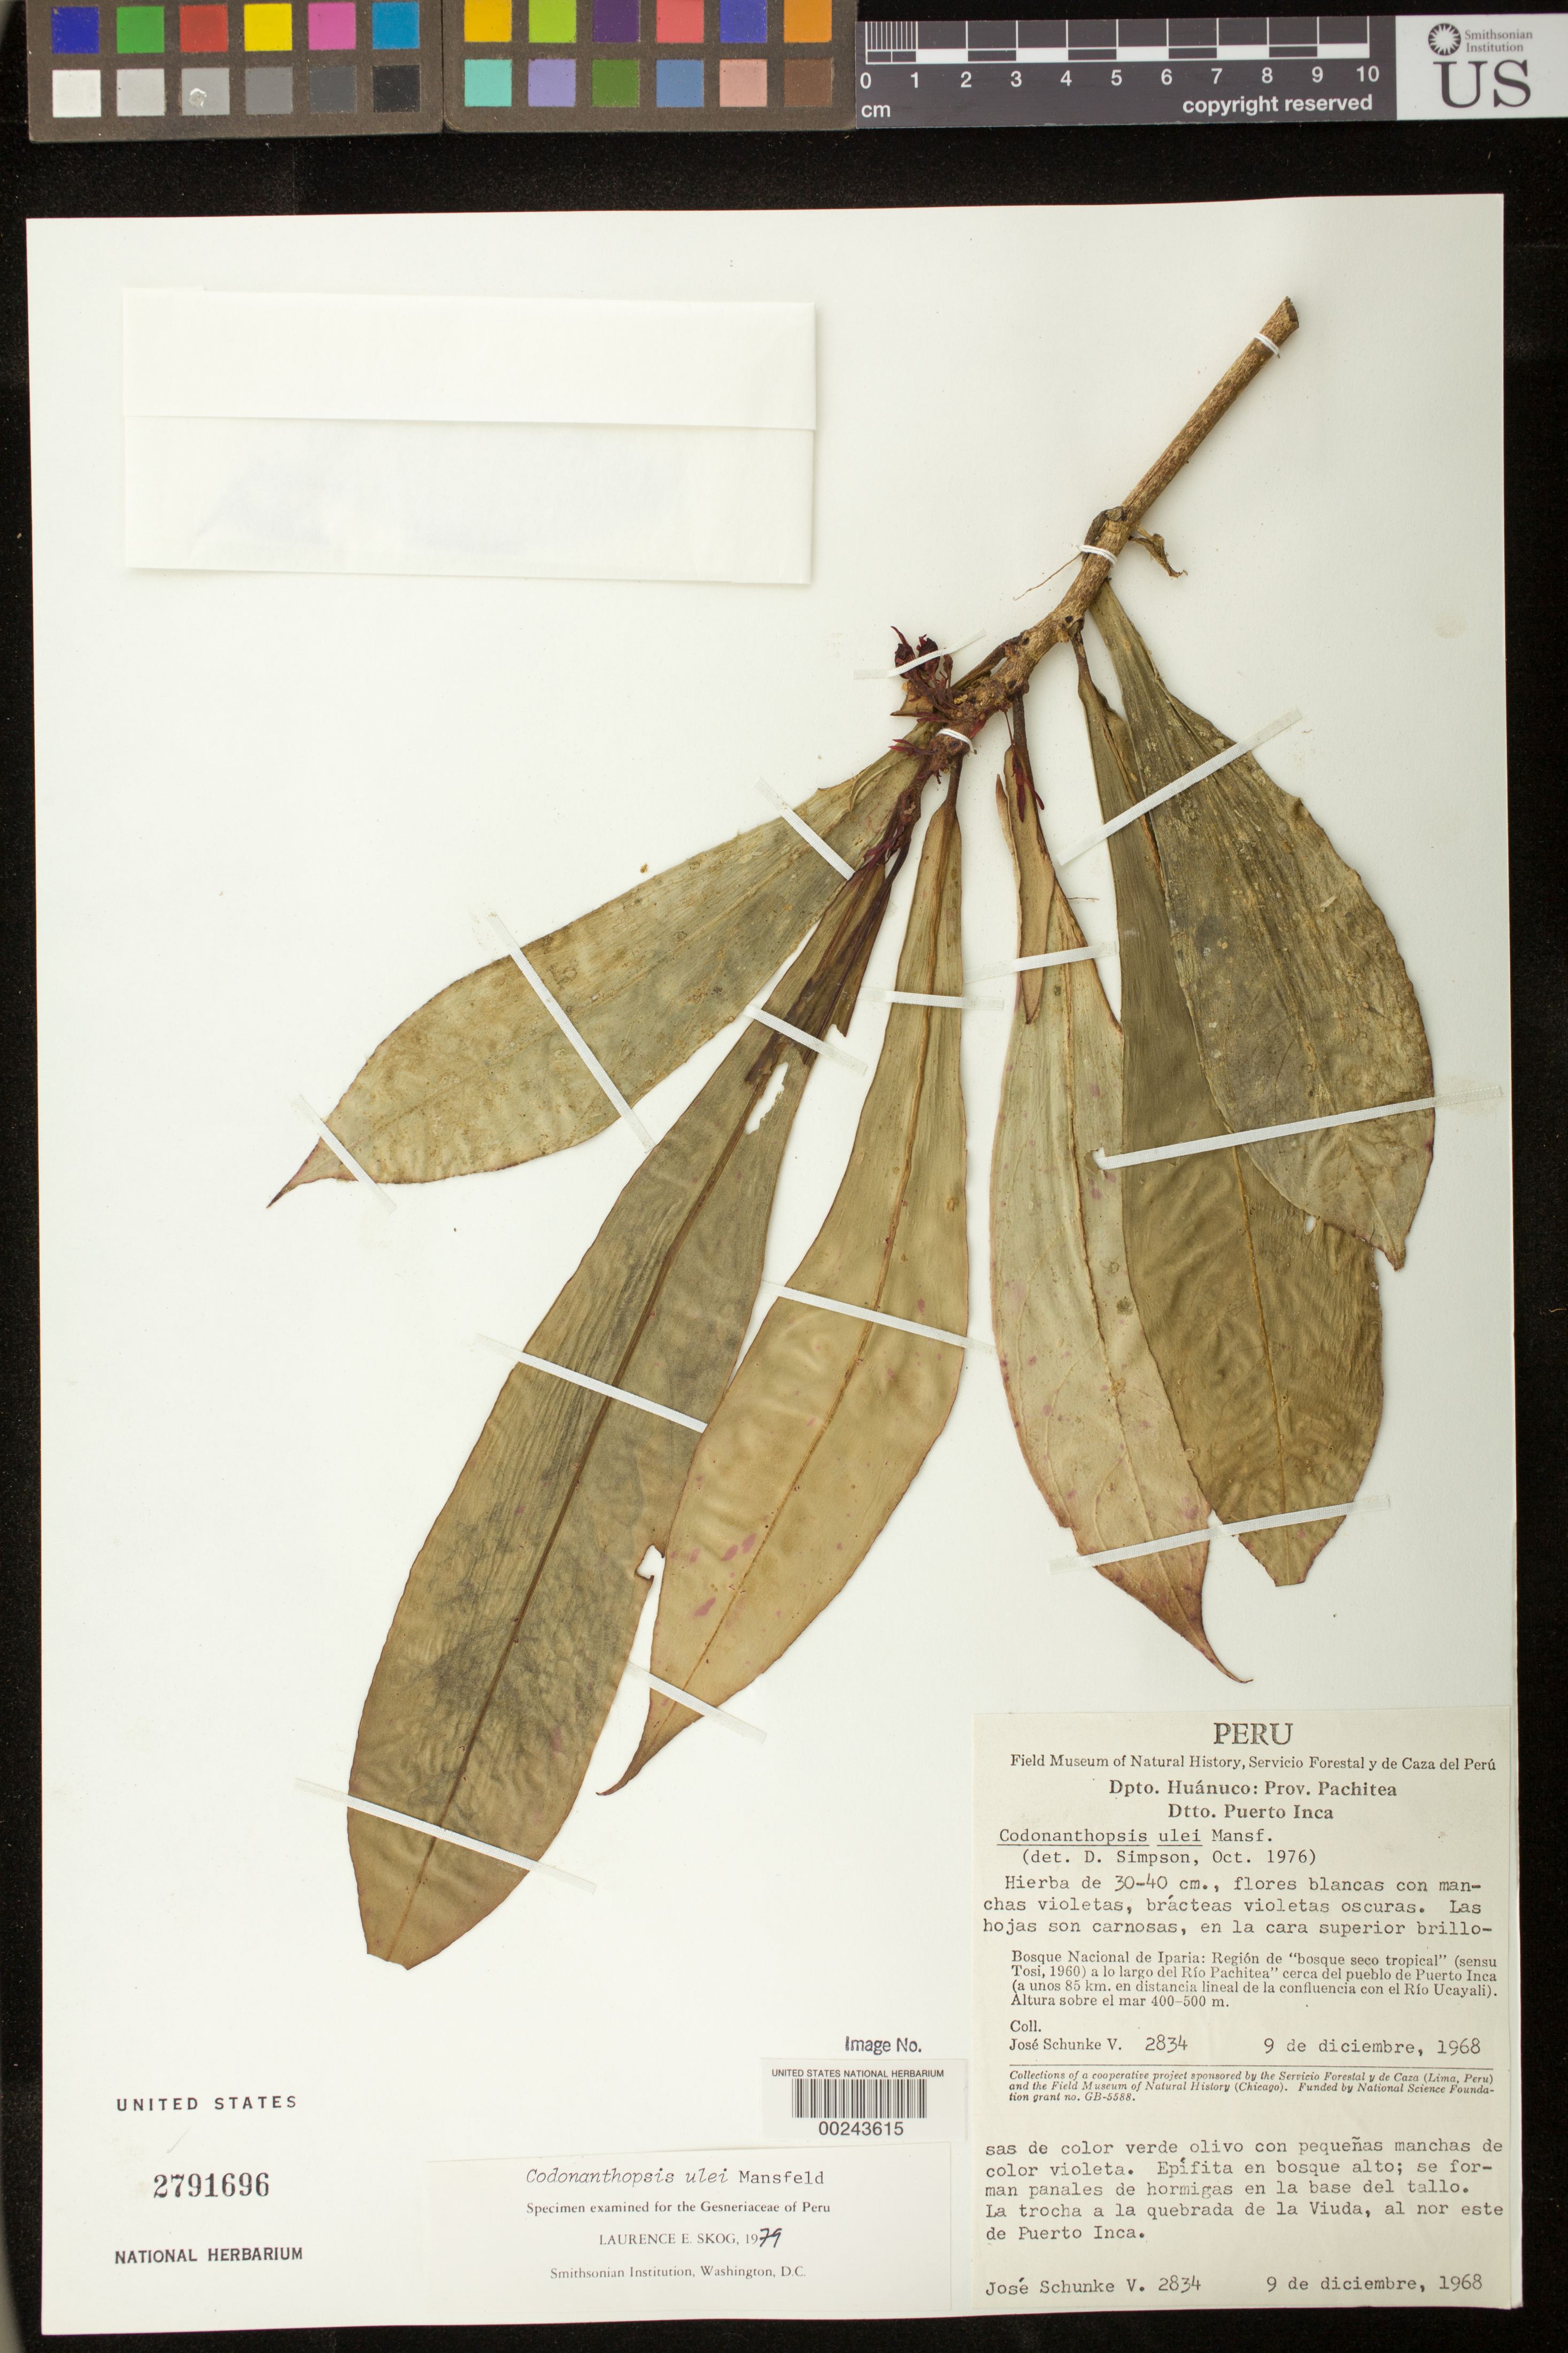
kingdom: Plantae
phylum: Tracheophyta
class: Magnoliopsida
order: Lamiales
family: Gesneriaceae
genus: Codonanthopsis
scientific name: Codonanthopsis ulei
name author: Mansf.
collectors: J. Schunke Vigo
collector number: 2834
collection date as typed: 09 Dec 1968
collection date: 1968-12-09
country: Peru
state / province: Huánuco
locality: Prov. Pachitea; Dtto. Puerto Inca, trail to Quebrada de La Viuda, NE of Puerto Inca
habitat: Tall forest...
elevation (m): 400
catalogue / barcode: US 2791696